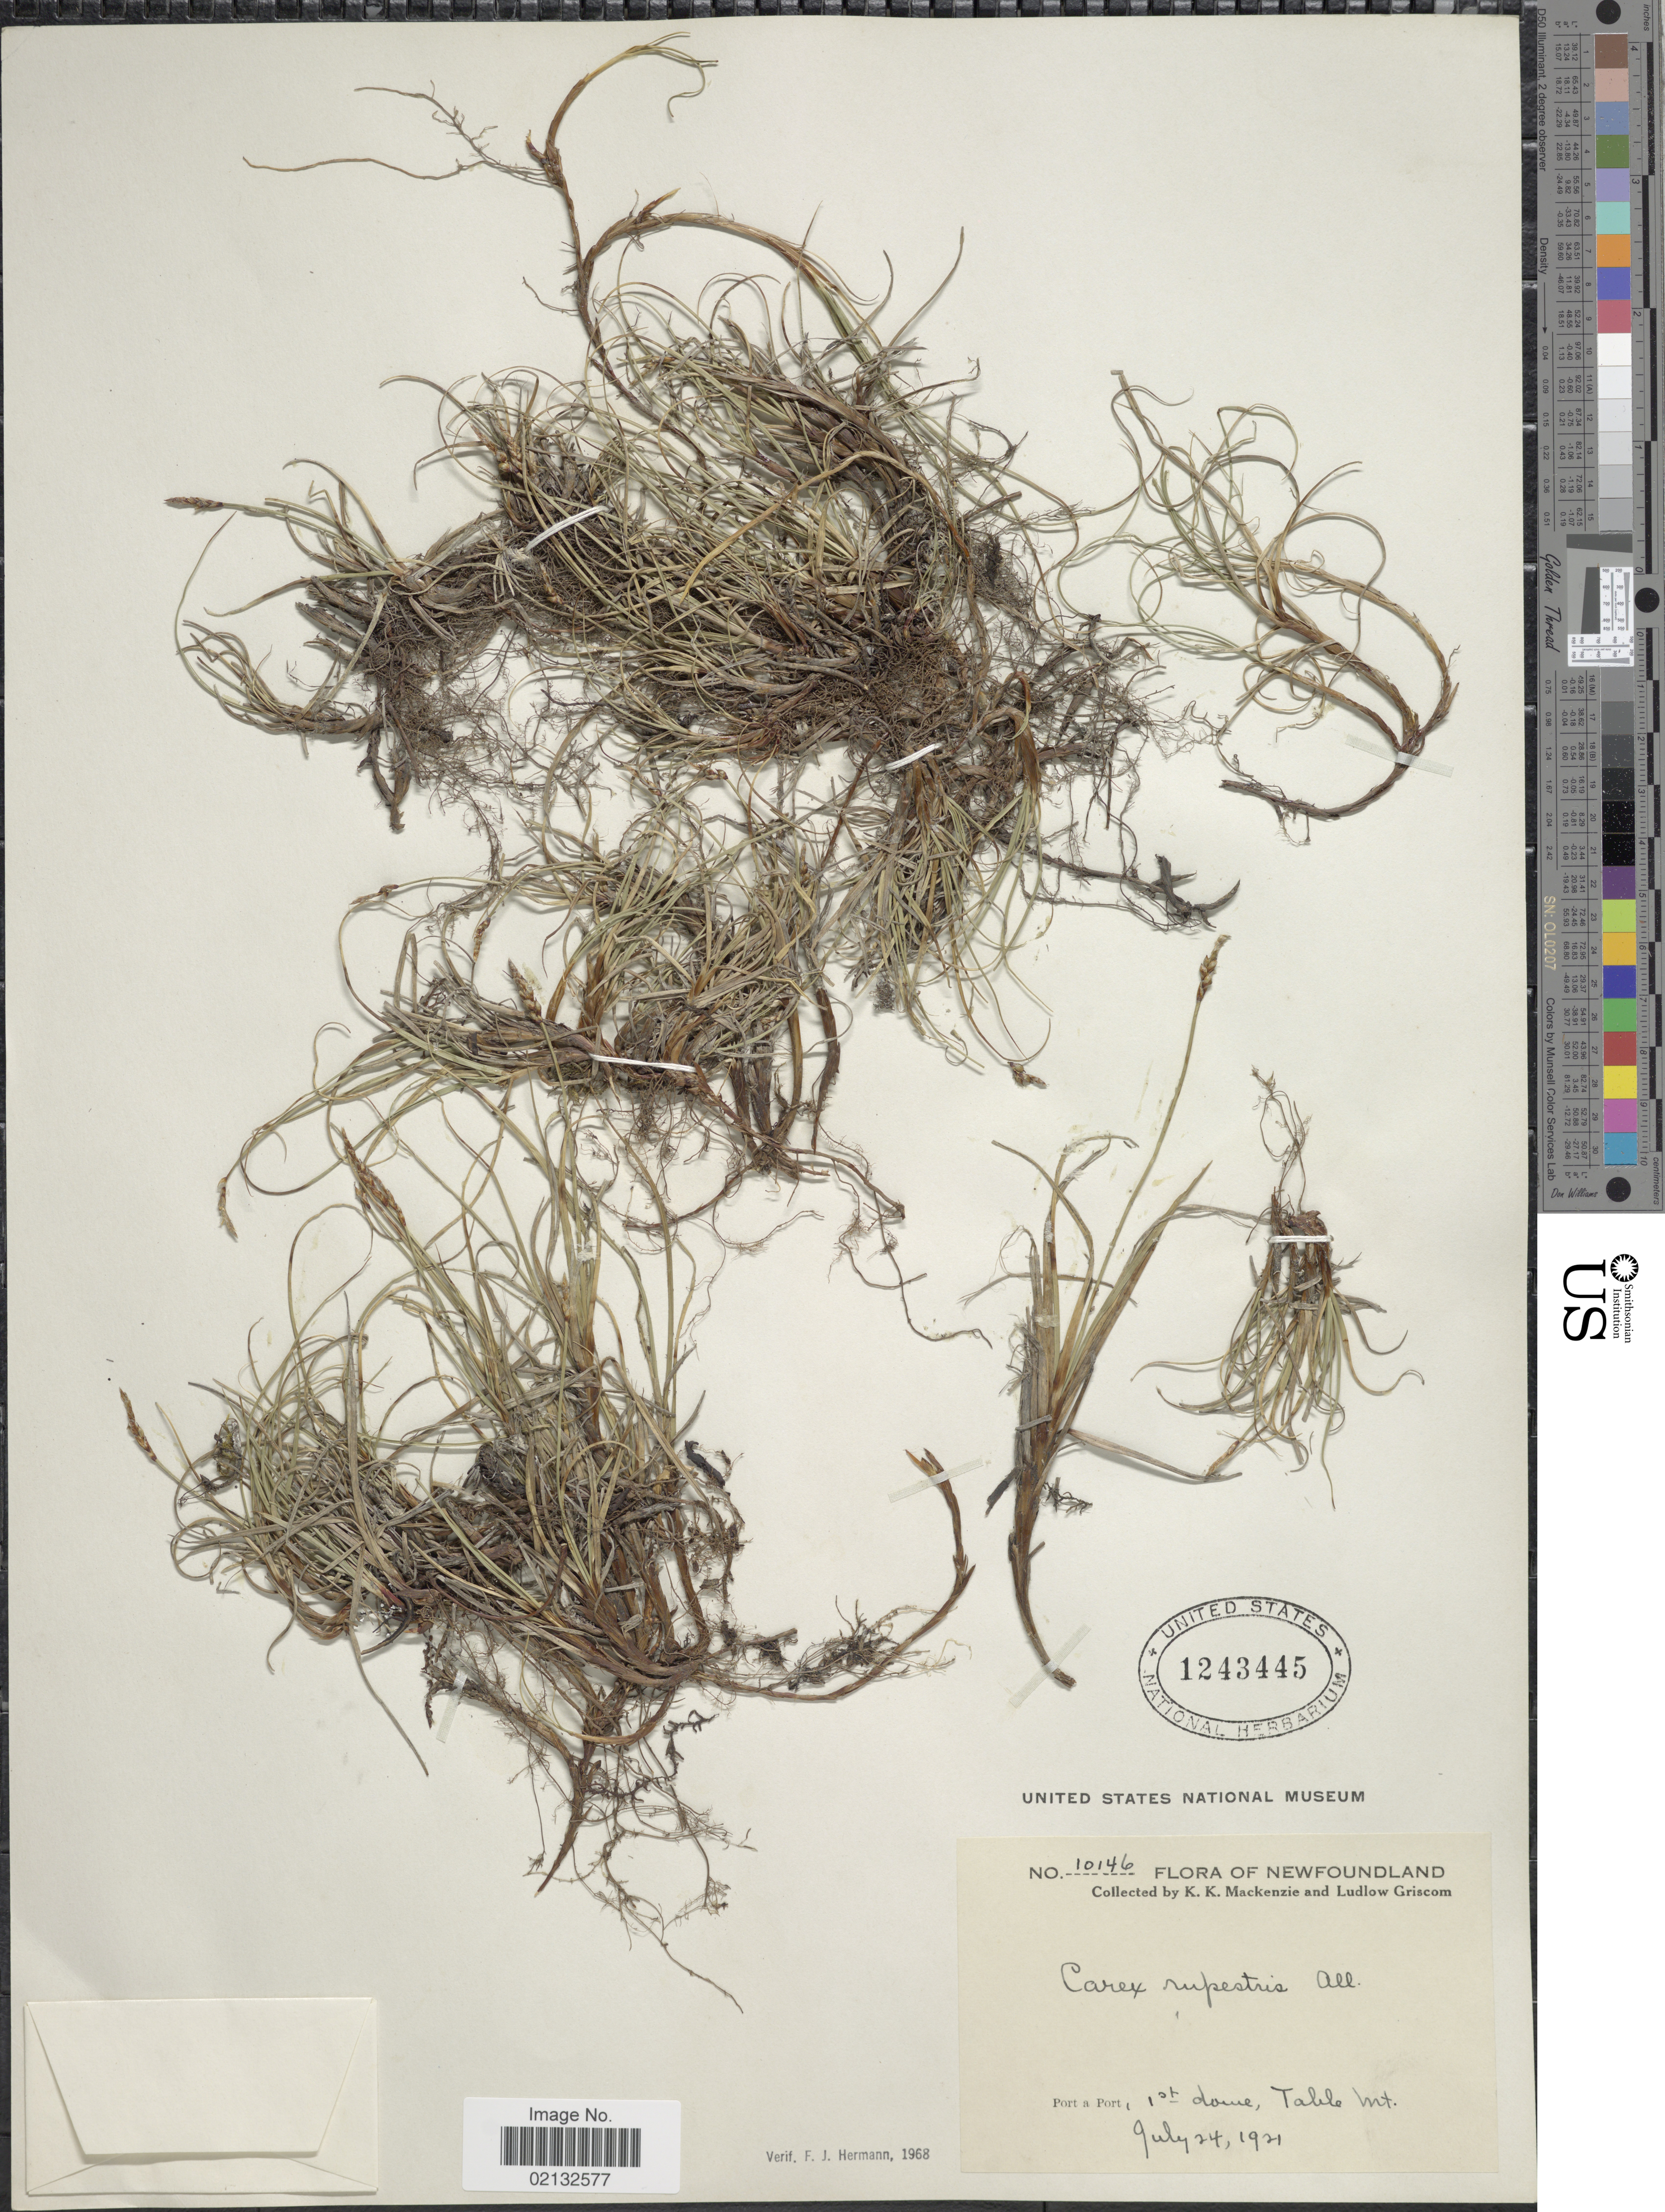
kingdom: Plantae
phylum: Tracheophyta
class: Liliopsida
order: Poales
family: Cyperaceae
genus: Carex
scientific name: Carex rupestris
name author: All.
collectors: K. K. Mackenzie & L. Griscom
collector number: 10146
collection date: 1921-07-24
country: Canada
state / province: Newfoundland and Labrador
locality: Port a Port, 1st dome, Table Mt.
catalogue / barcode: US 1243445